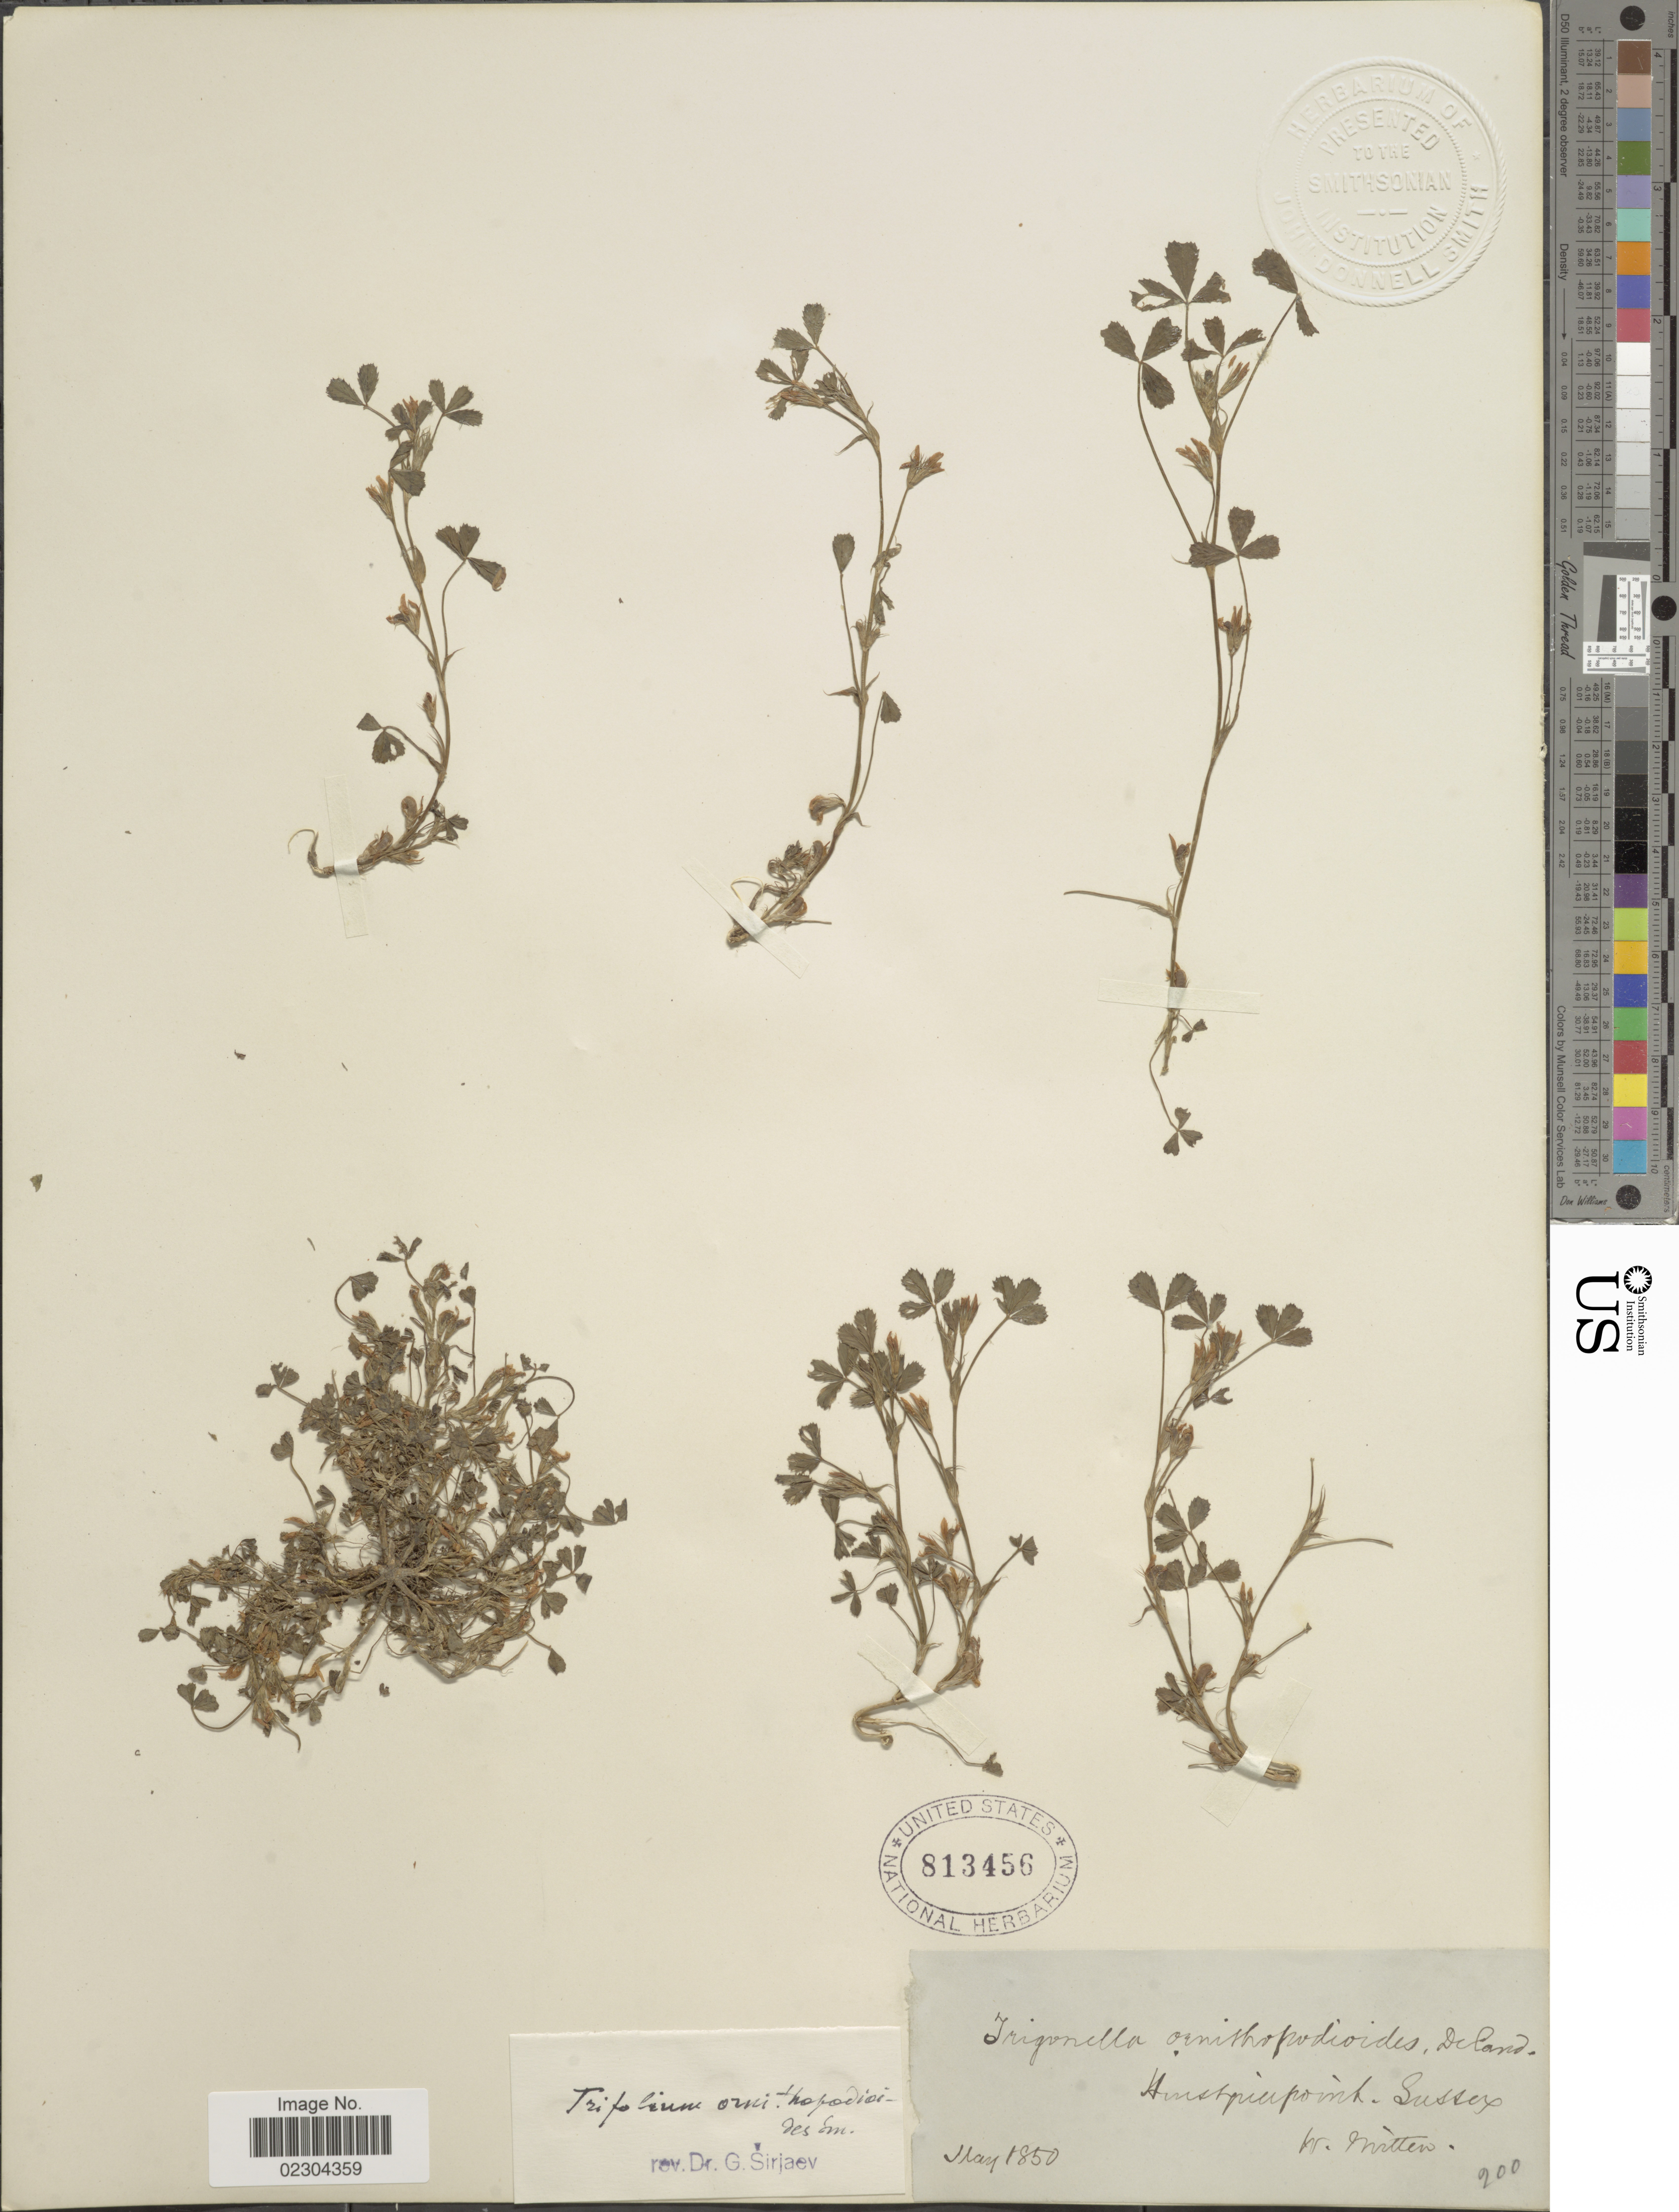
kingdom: Plantae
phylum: Tracheophyta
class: Magnoliopsida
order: Fabales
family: Fabaceae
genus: Trifolium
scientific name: Trifolium ornithopodioides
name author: (L.) Sm.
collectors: W. Mitten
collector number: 200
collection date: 1850-05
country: United Kingdom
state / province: England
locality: Hurstpierpoint, Sussex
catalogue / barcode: US 813456